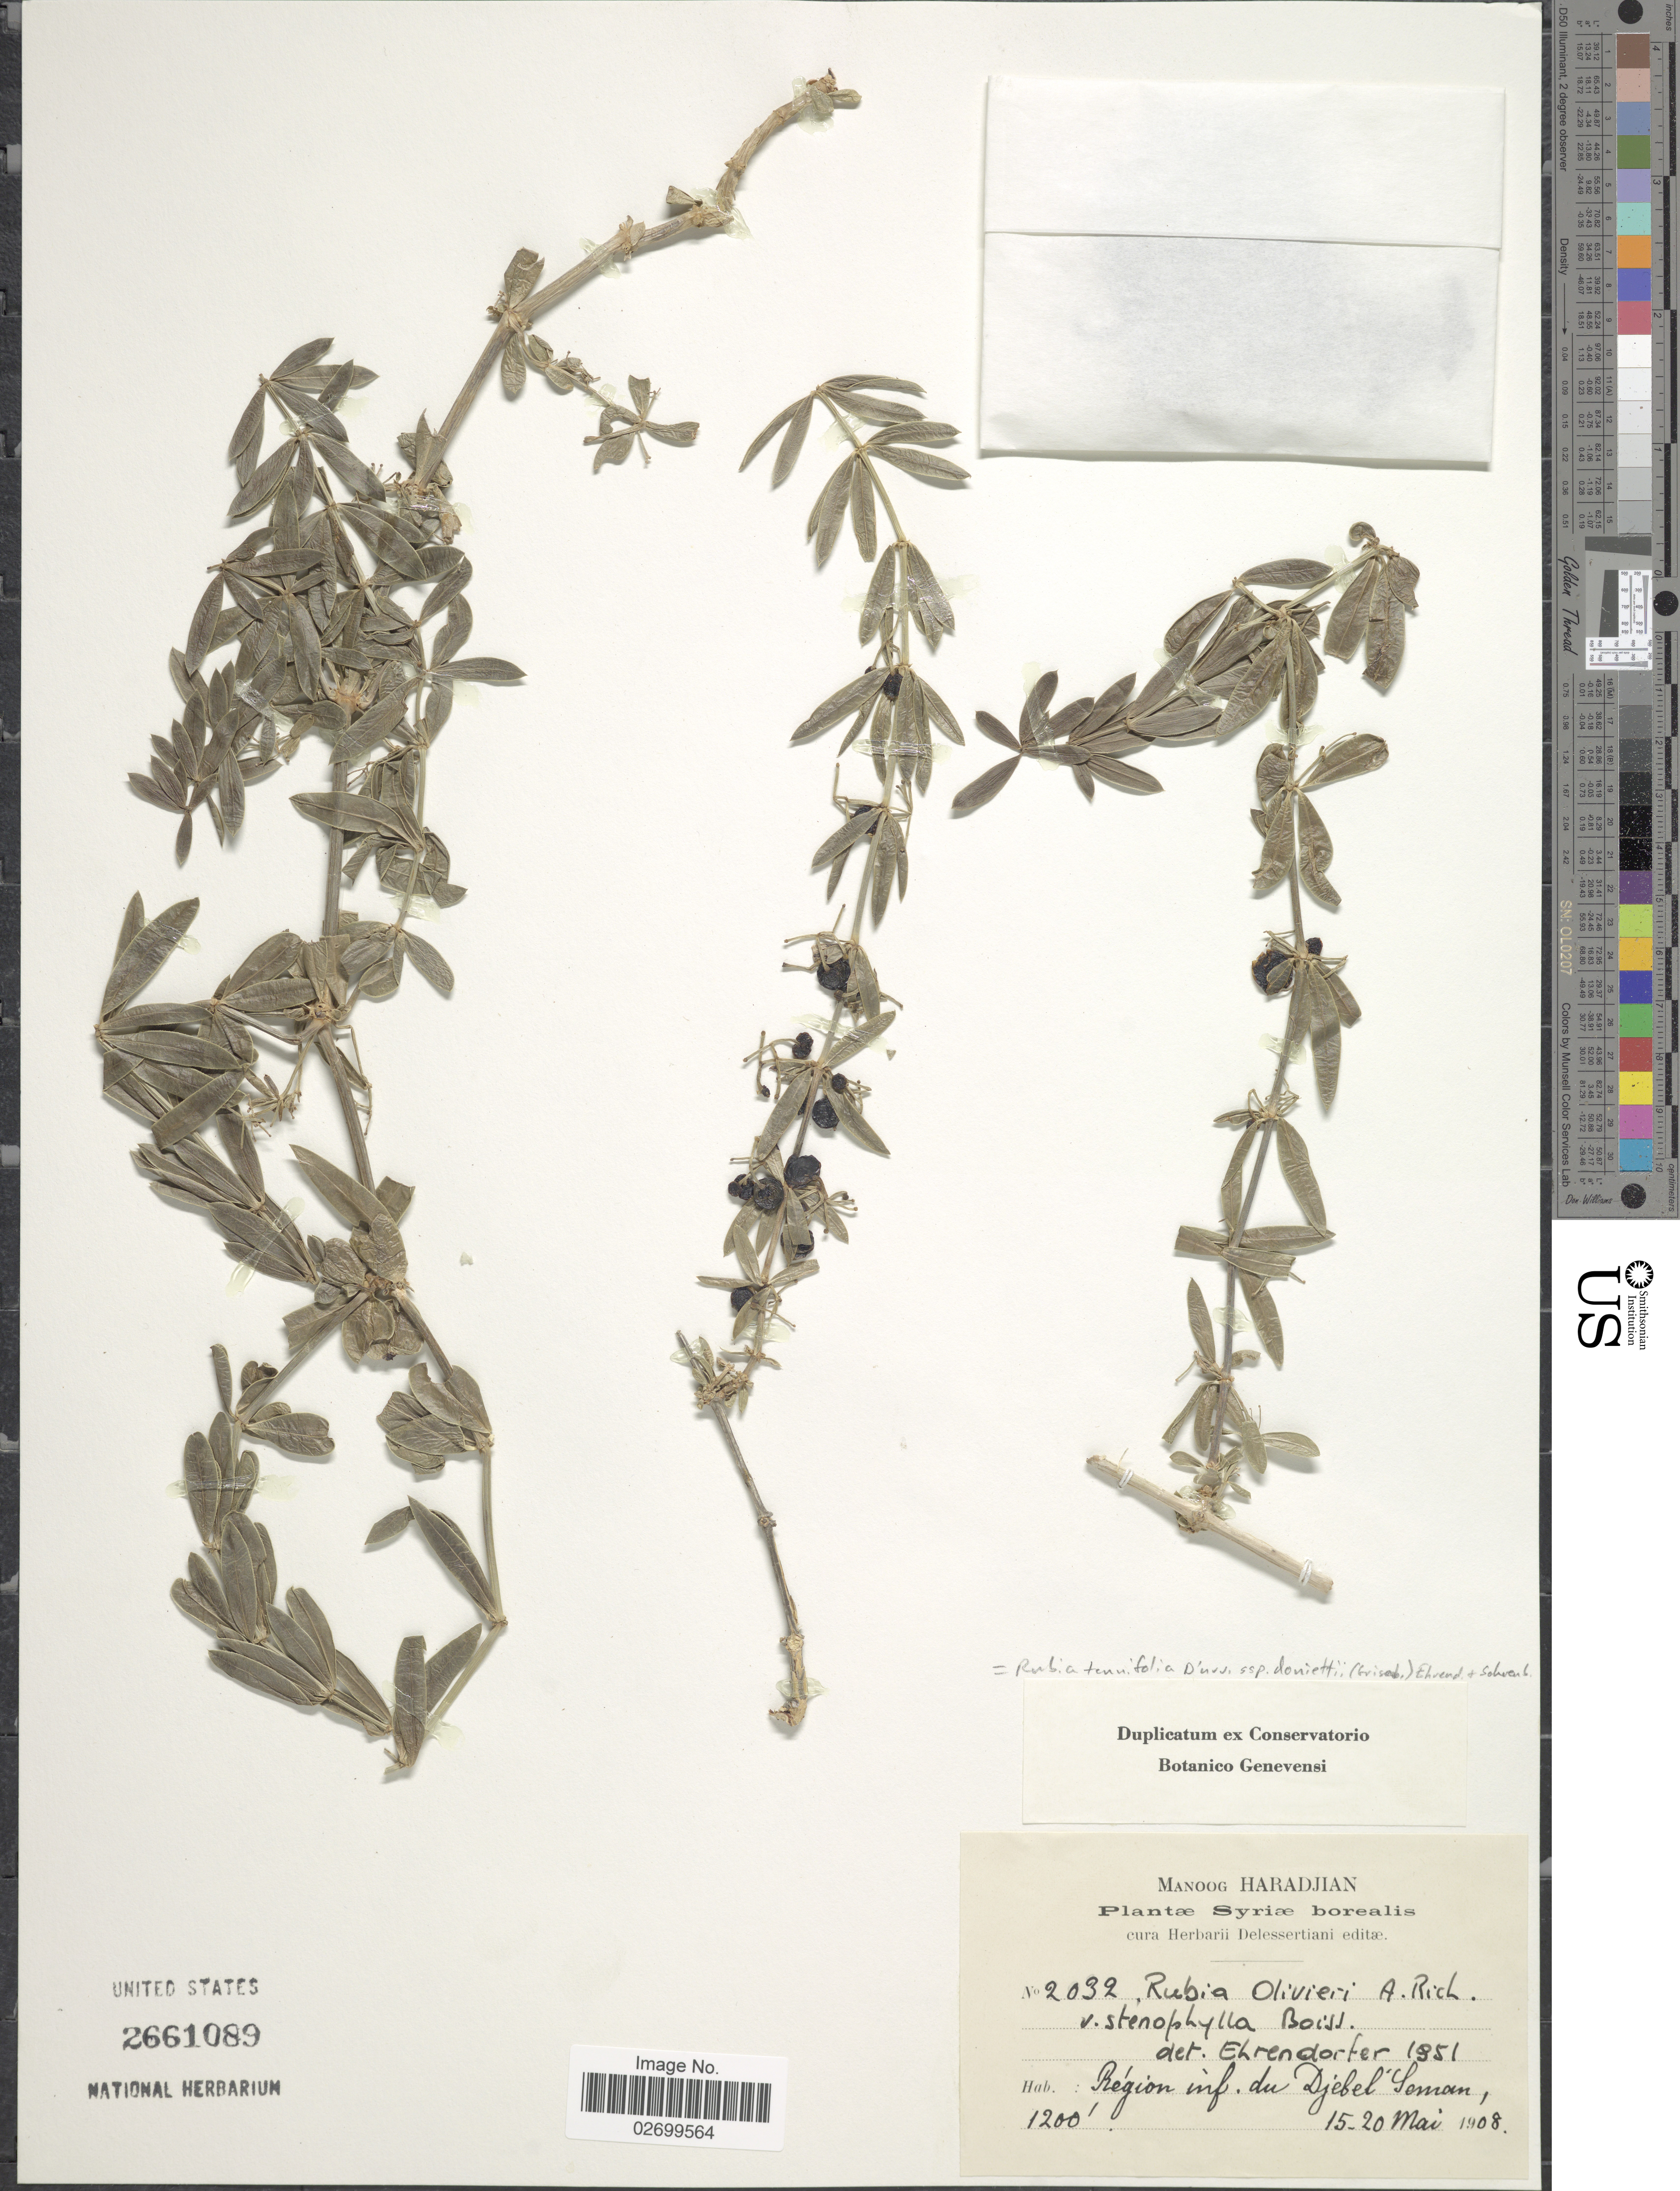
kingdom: Plantae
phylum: Tracheophyta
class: Magnoliopsida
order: Gentianales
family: Rubiaceae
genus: Rubia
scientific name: Rubia tenuifolia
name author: d'Urv.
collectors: M. Haradjian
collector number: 2032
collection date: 1908-05-15/1908-05-20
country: Syria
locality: Syriae borealis, Region inf. du Djebel Saman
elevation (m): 366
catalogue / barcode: US 2661089